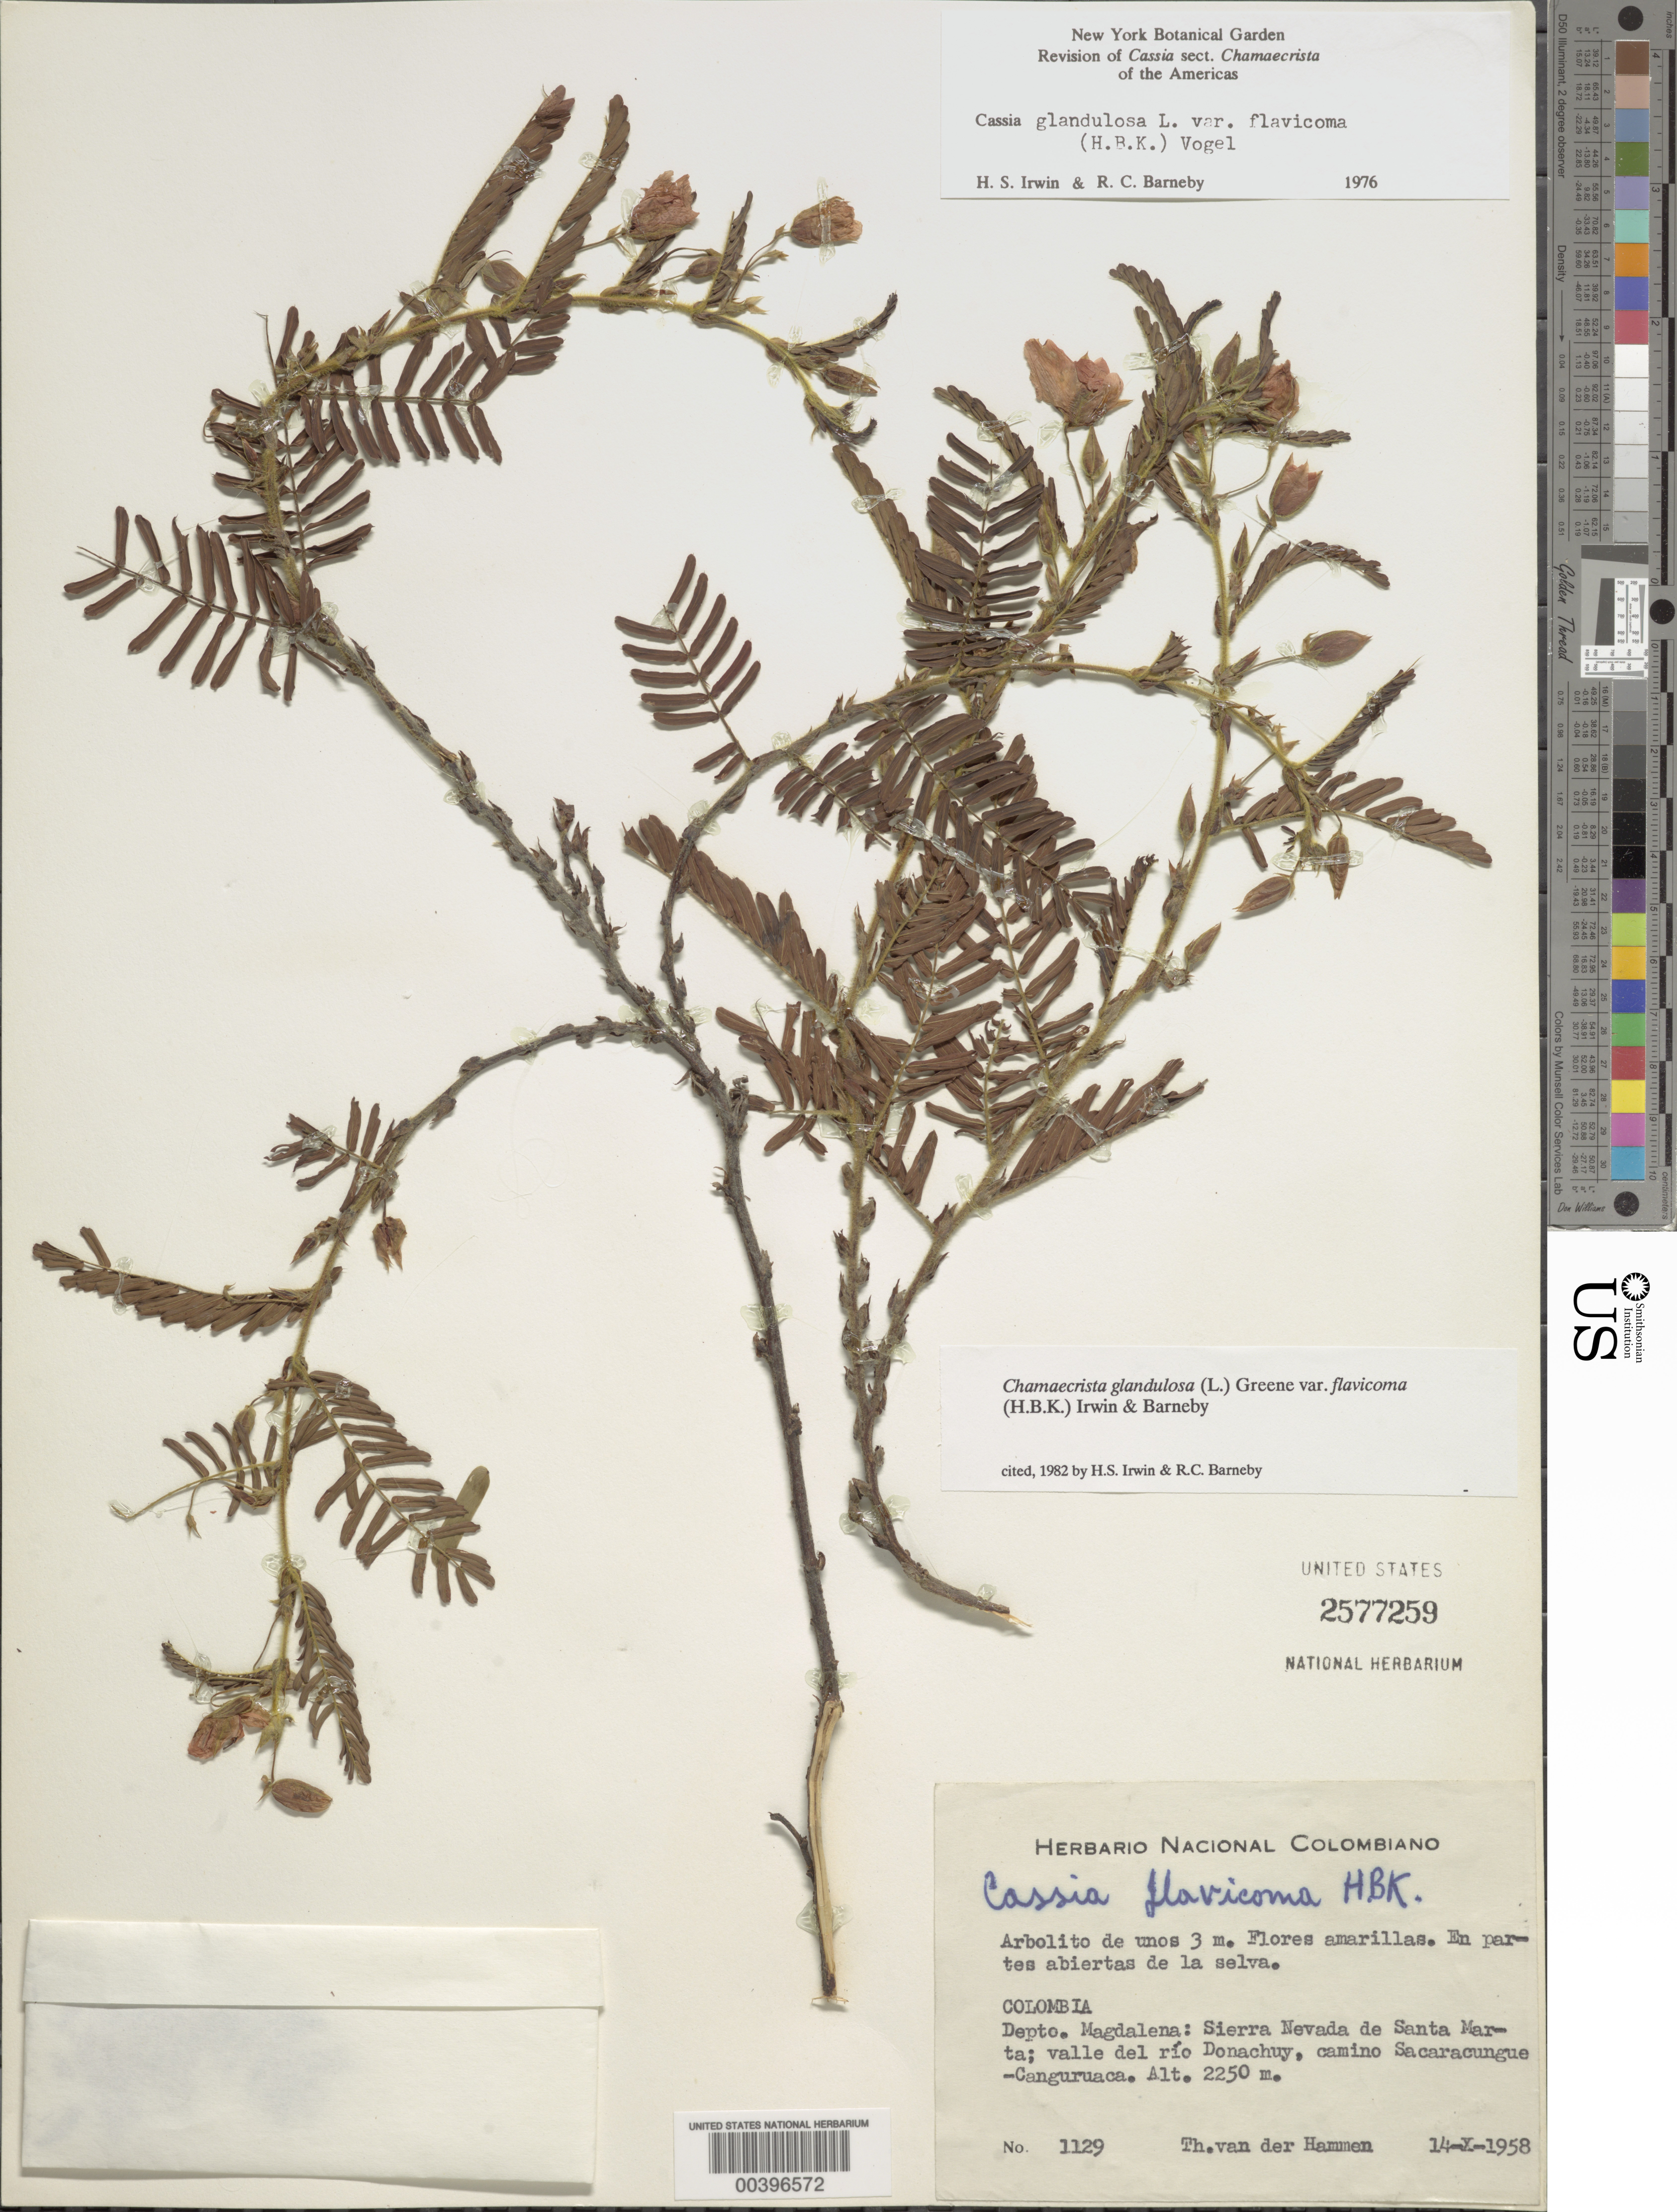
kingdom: Plantae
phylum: Tracheophyta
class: Magnoliopsida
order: Fabales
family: Fabaceae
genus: Chamaecrista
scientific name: Chamaecrista glandulosa var. flavicoma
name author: (Kunth) H.S. Irwin & Barneby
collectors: T. Hammen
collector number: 1129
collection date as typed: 14 Oct 1958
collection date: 1958-10-14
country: Colombia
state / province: Magdalena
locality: Sierra Nevada de Santa Marta; Valle del Rio Donachuy, Camino Sacaracungue-Canguruaca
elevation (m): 2250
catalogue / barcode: US 2577259